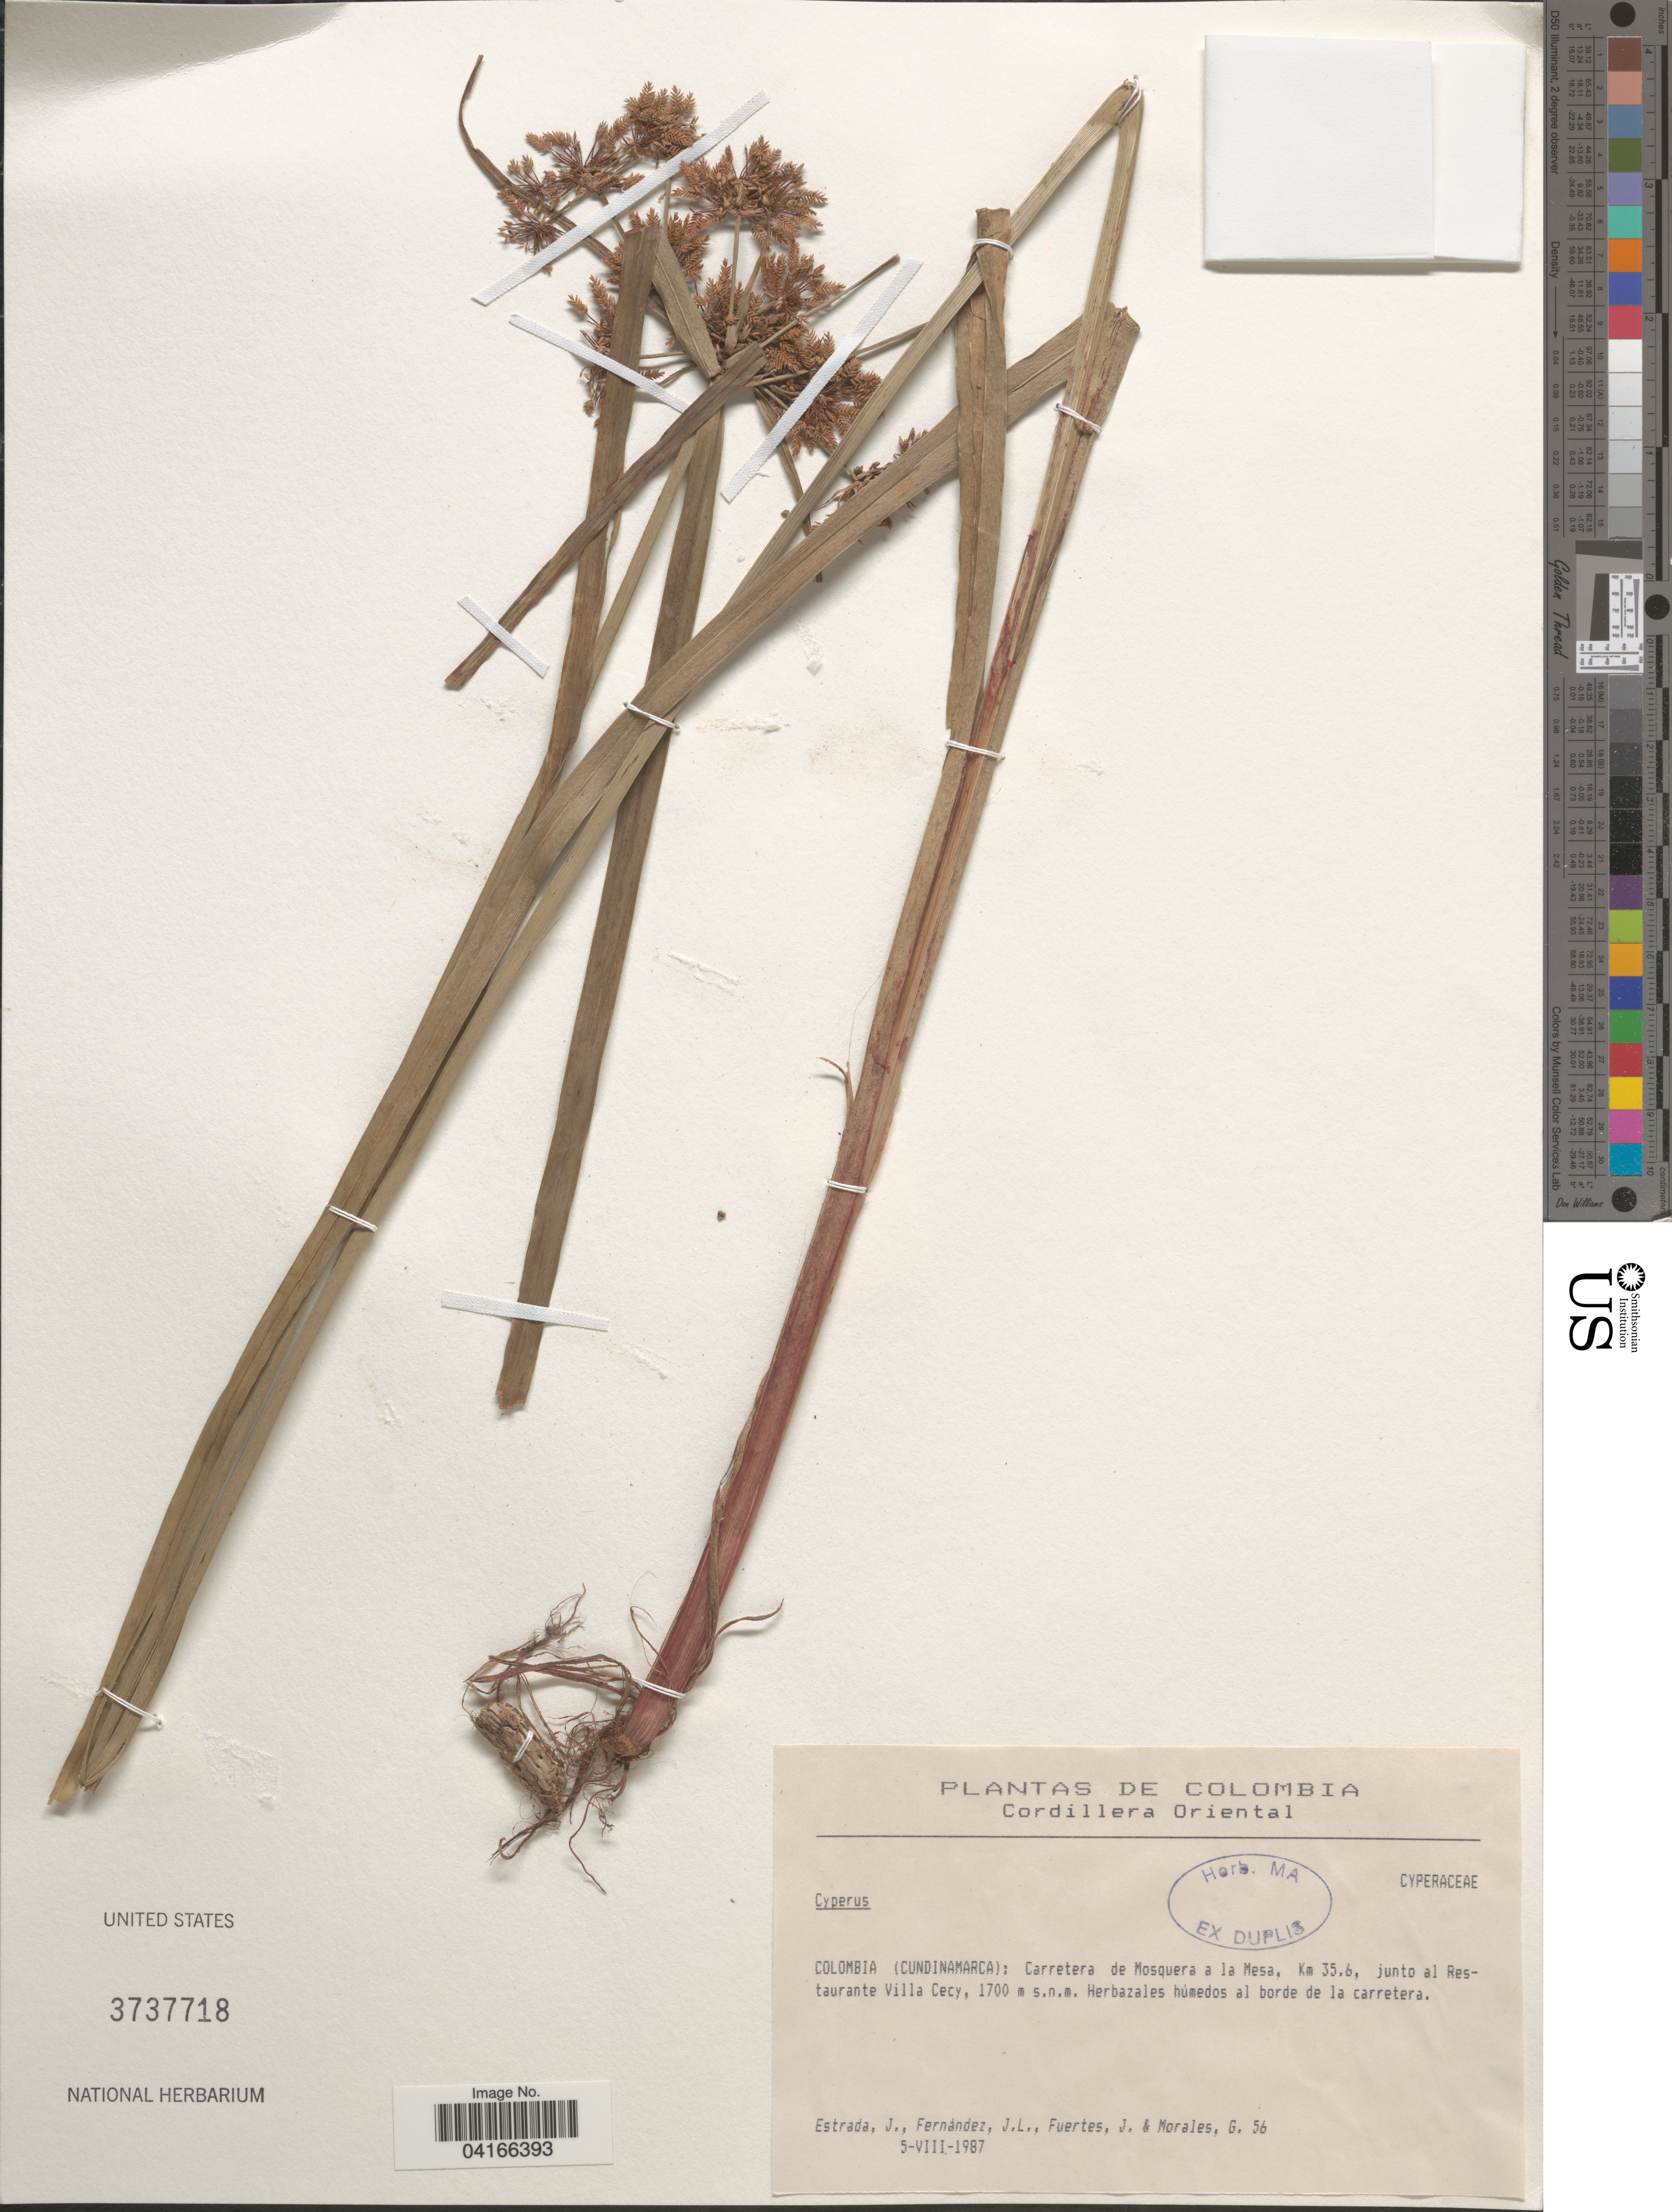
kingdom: Plantae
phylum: Tracheophyta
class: Liliopsida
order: Poales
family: Cyperaceae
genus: Cyperus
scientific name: Cyperus sp.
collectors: J. Estrada, J. Fernández, J. Fuertes & G. Morales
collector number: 56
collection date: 1987-08-05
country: Colombia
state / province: Cundinamarca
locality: Cordillera Oriental. Carretera de Mosquera a la Mesa, Km 35.6, junto al Restaurante Villa Cecy.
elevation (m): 1700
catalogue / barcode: US 3737718